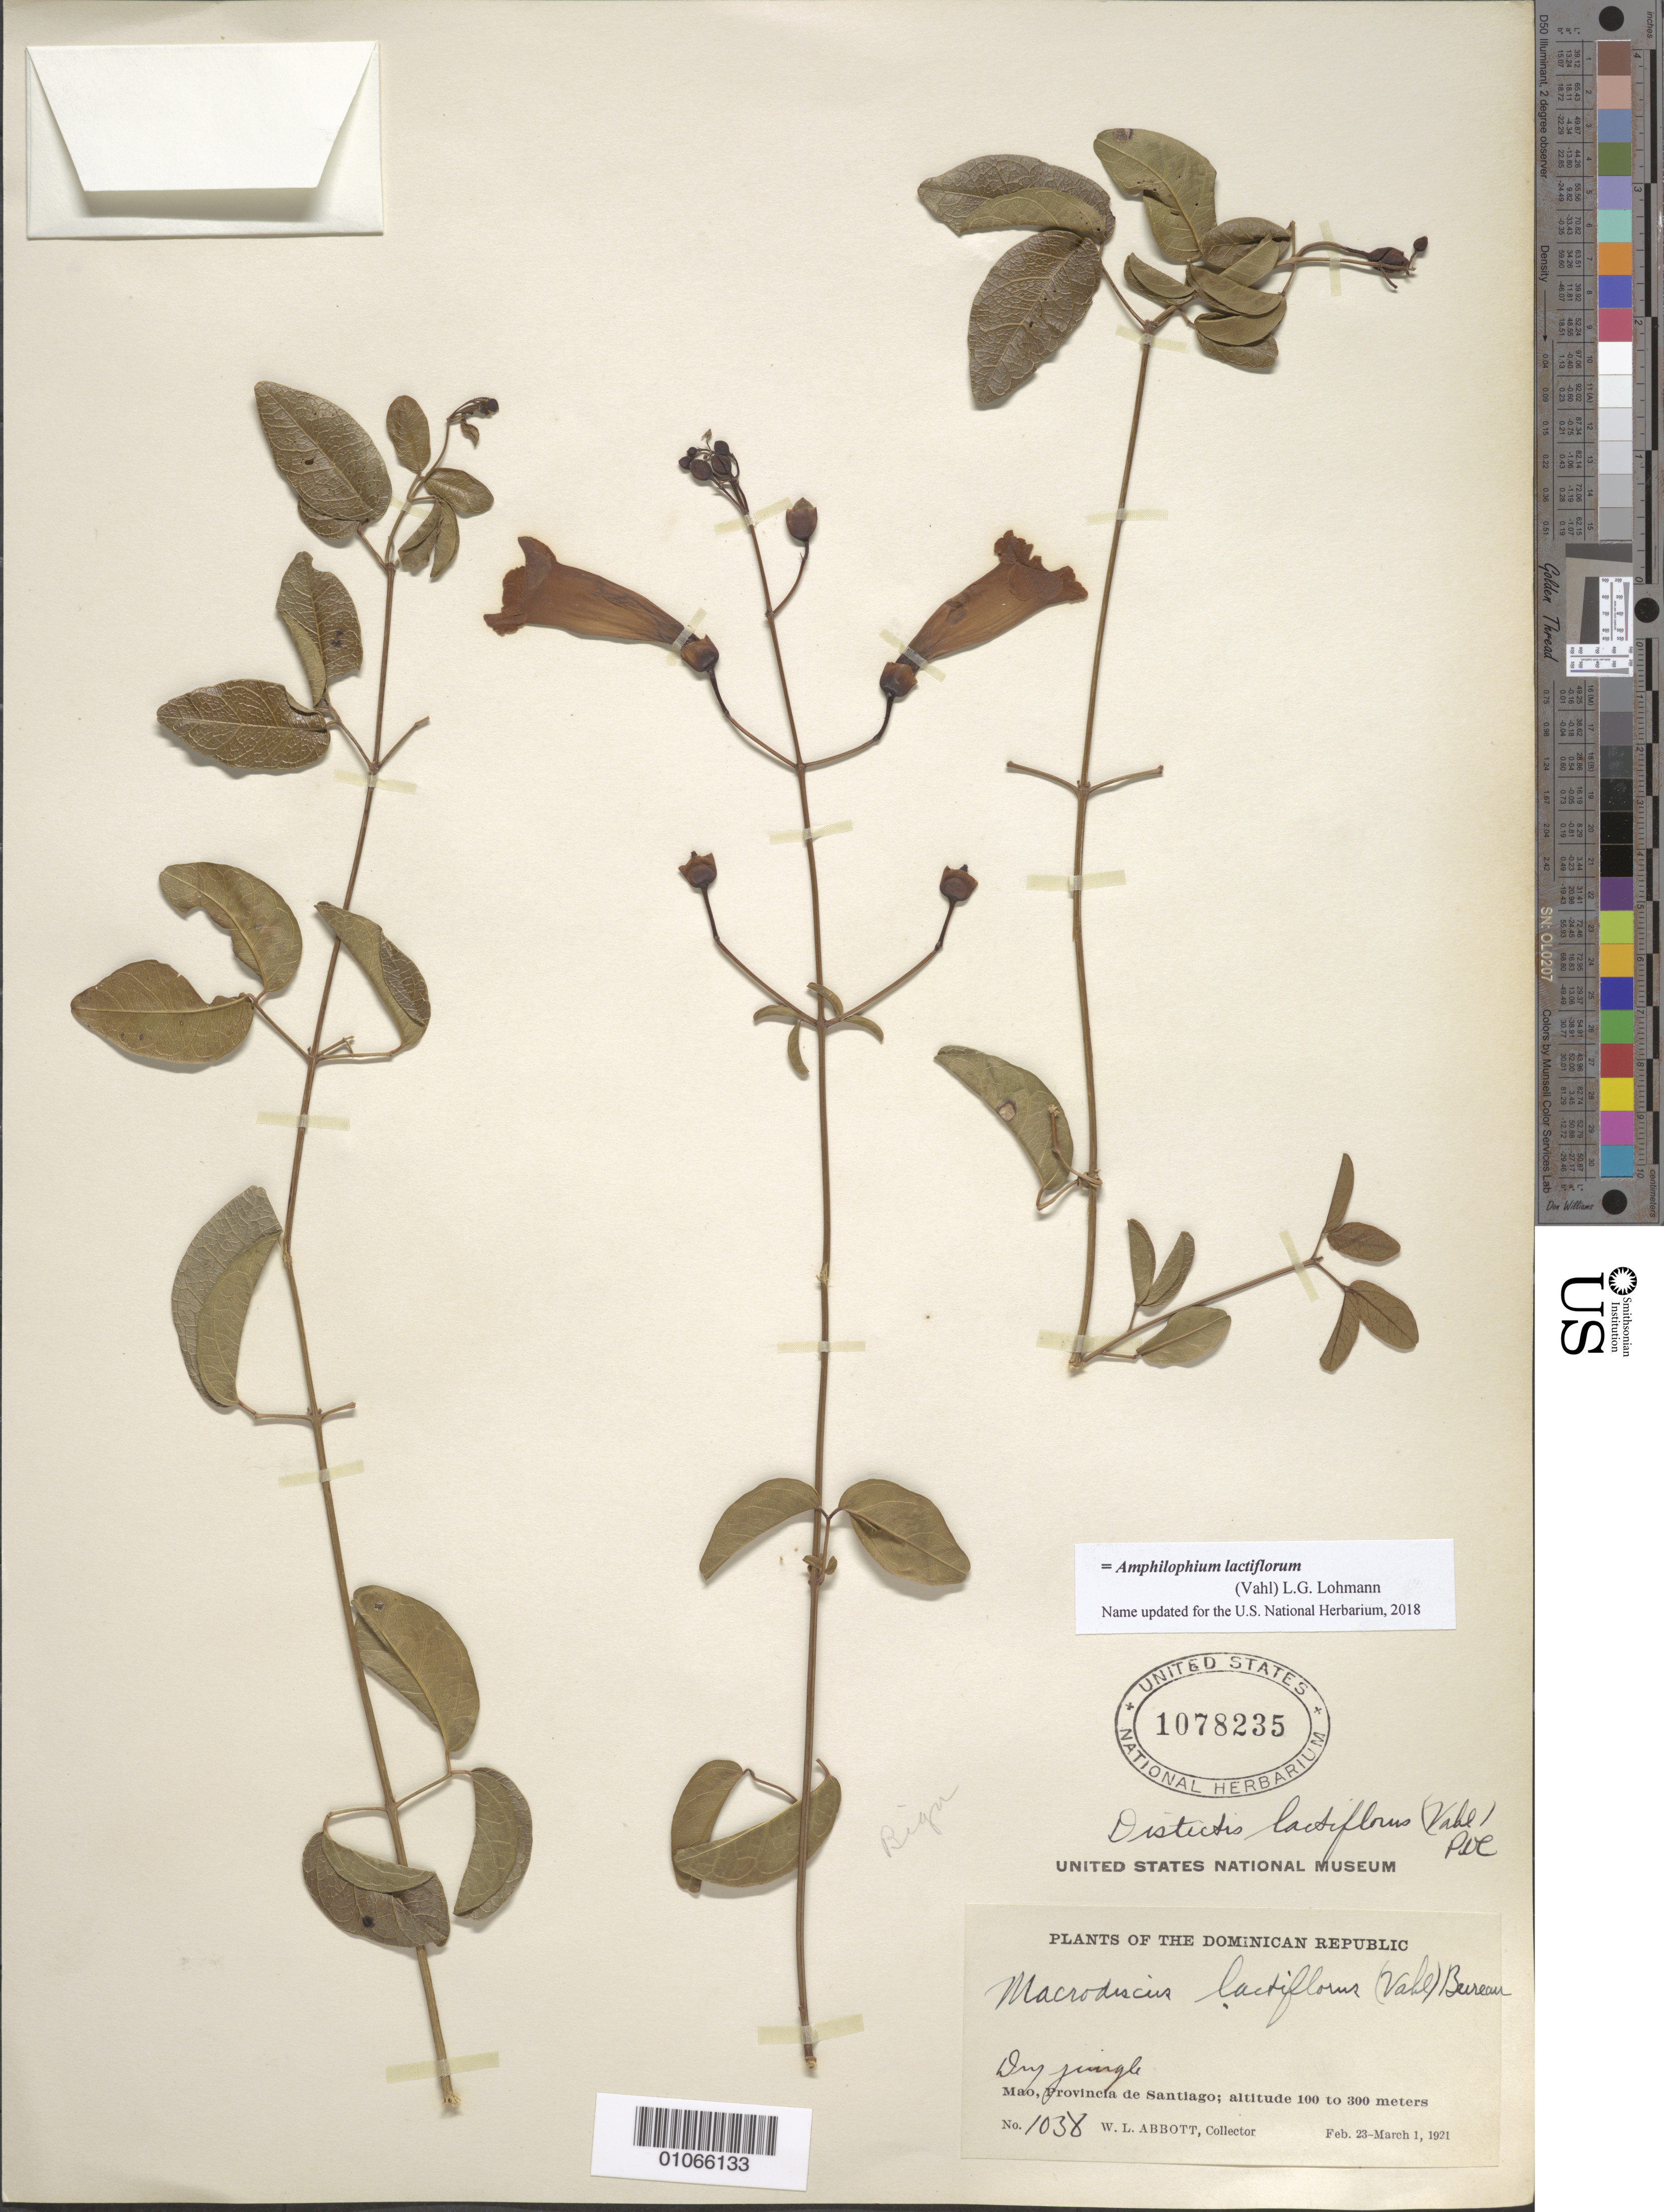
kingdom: Plantae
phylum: Tracheophyta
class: Magnoliopsida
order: Lamiales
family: Bignoniaceae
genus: Amphilophium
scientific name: Amphilophium lactiflorum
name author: (Vahl) L.G. Lohmann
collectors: W. L. Abbott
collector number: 1038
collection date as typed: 23 Feb 1921 to 01 Mar 1921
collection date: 1921-02-23/1921-03-01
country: Dominican Republic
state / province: Santiago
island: Hispaniola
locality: Mao, dry jungle.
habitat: Dry jungle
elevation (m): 100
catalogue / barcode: US 1078235